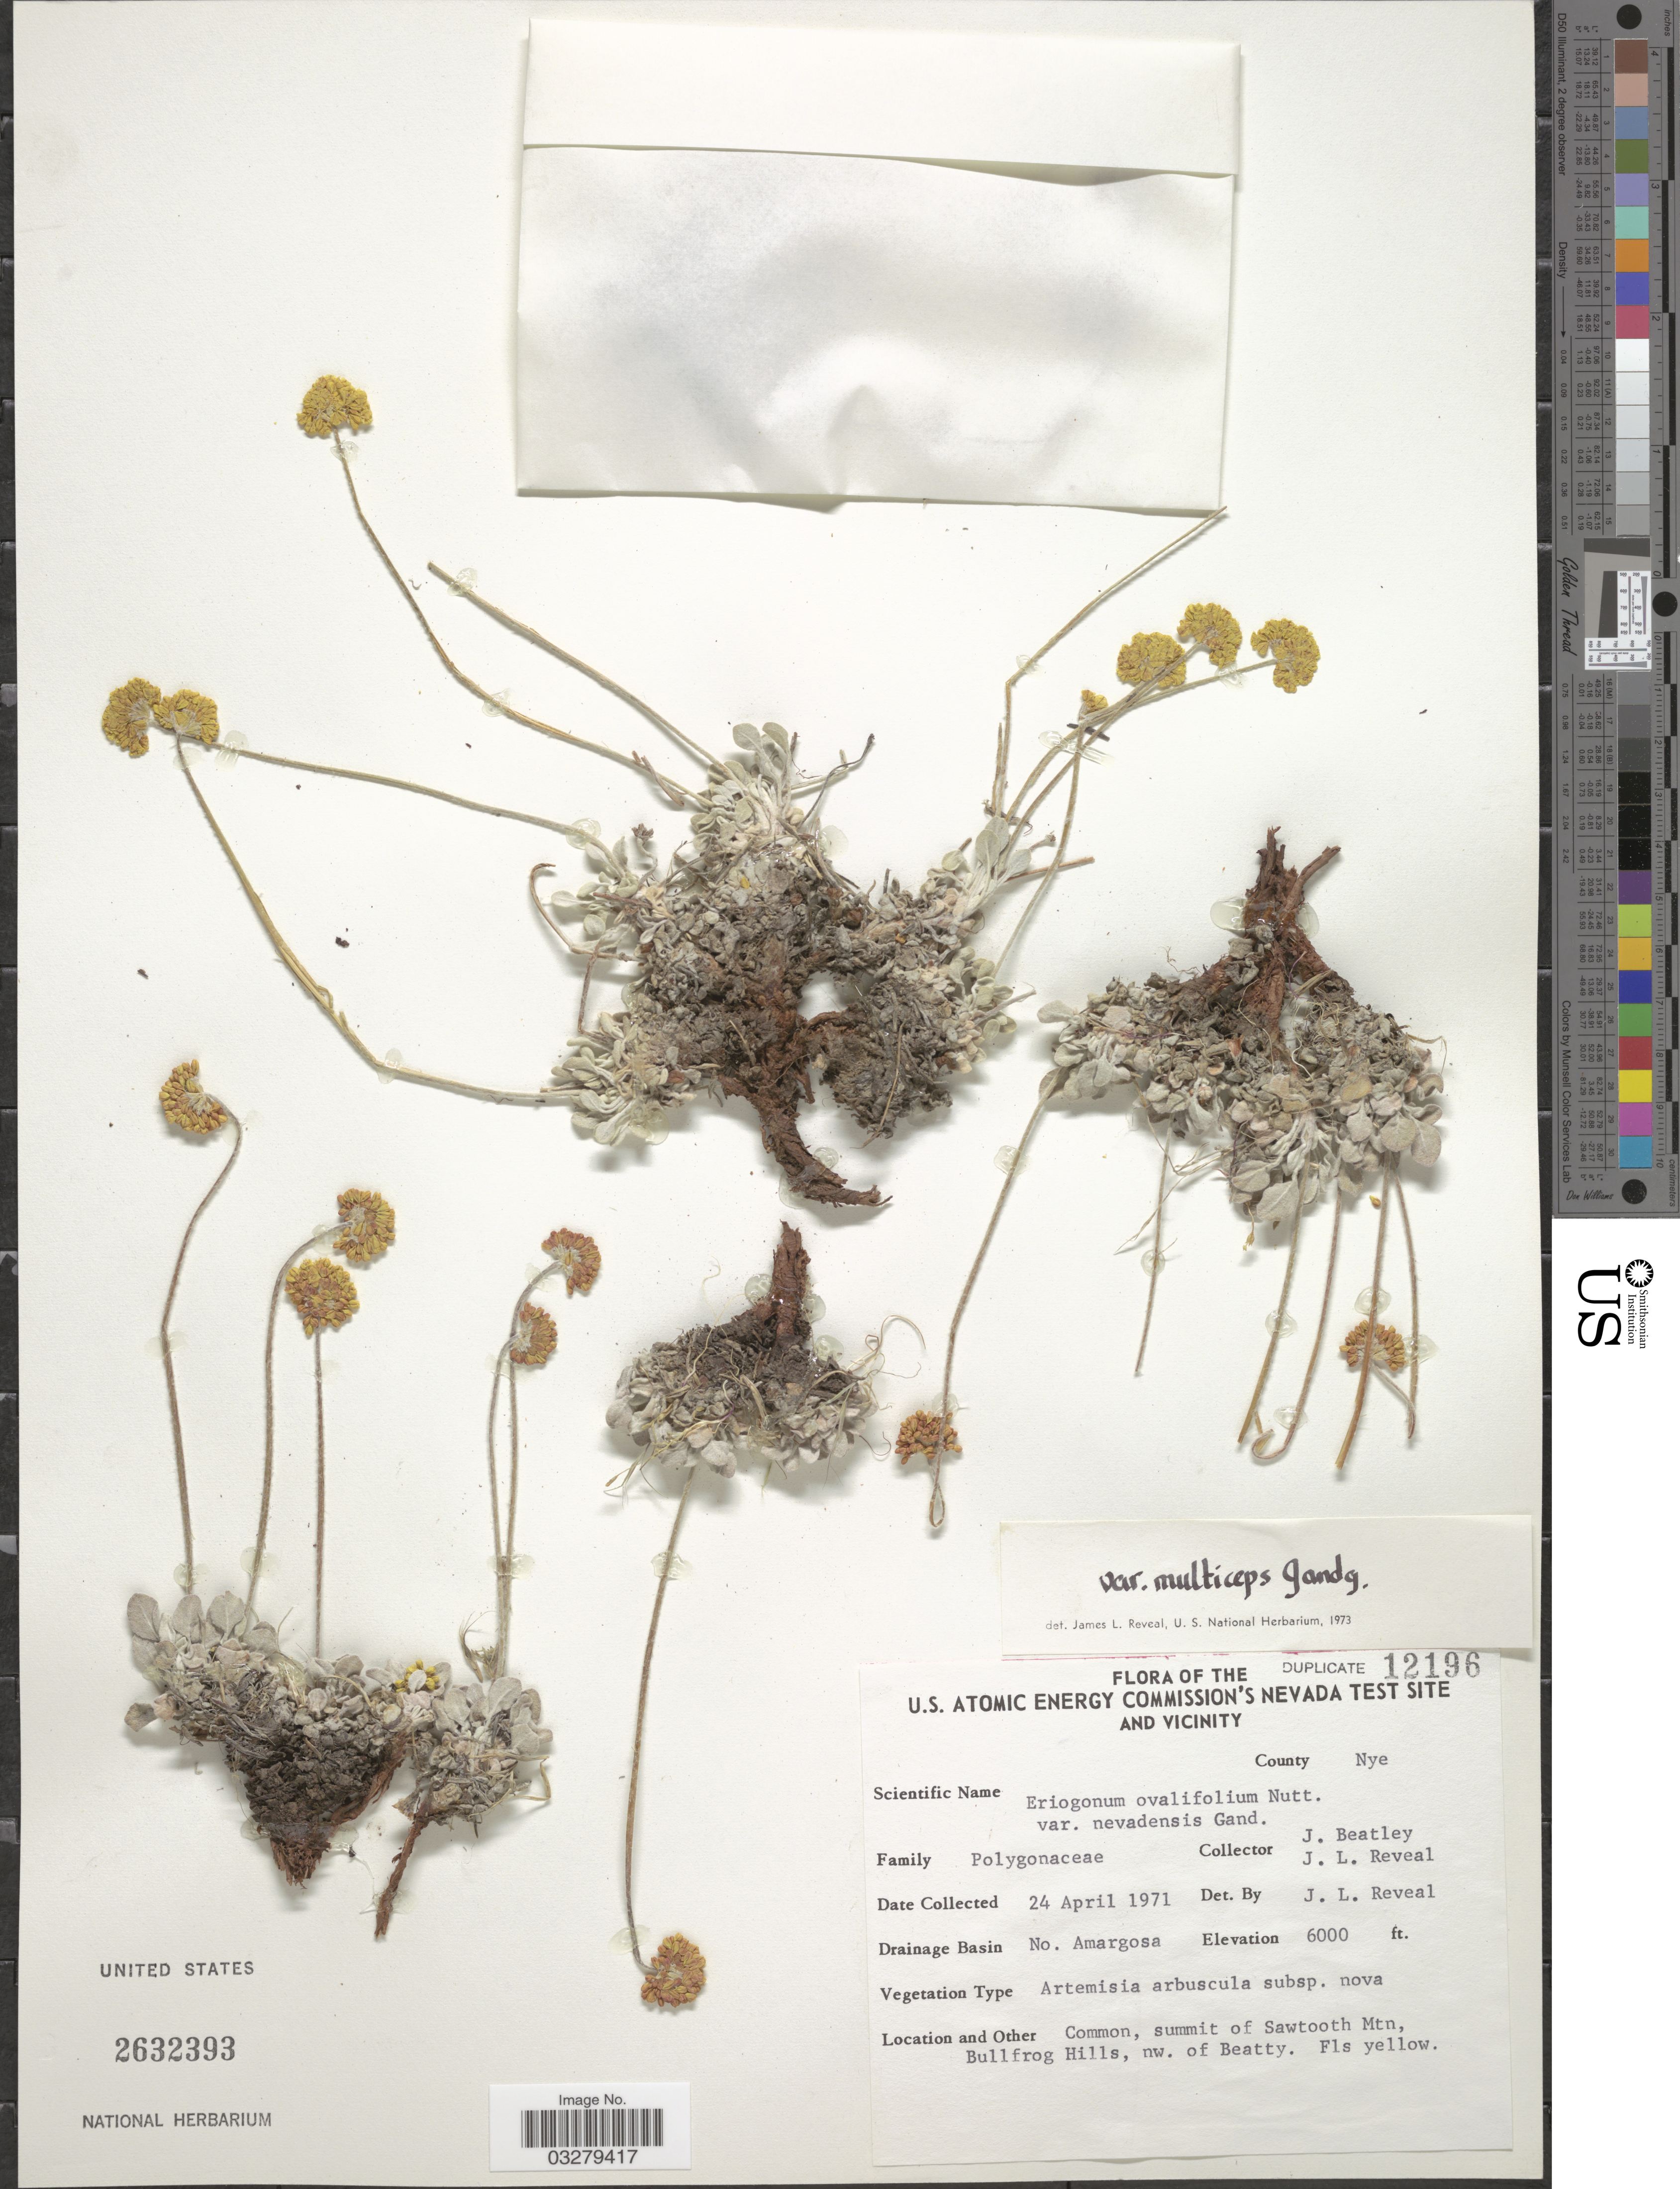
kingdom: Plantae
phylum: Tracheophyta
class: Magnoliopsida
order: Caryophyllales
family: Polygonaceae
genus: Eriogonum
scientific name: Eriogonum ovalifolium var. multiceps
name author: Gand.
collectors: J. C. Beatley & J. L. Reveal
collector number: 12196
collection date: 1971-04-24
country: United States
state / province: Nevada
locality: U.S. Atomic Energy Commission's Nevada Test Site and vicinity, County Nye, Drainage Basin No. Amargosa, Common, summit of Sawtooth Mtn, Bullfrog Hills, nw. of Beatty.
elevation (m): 1829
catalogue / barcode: US 2632393